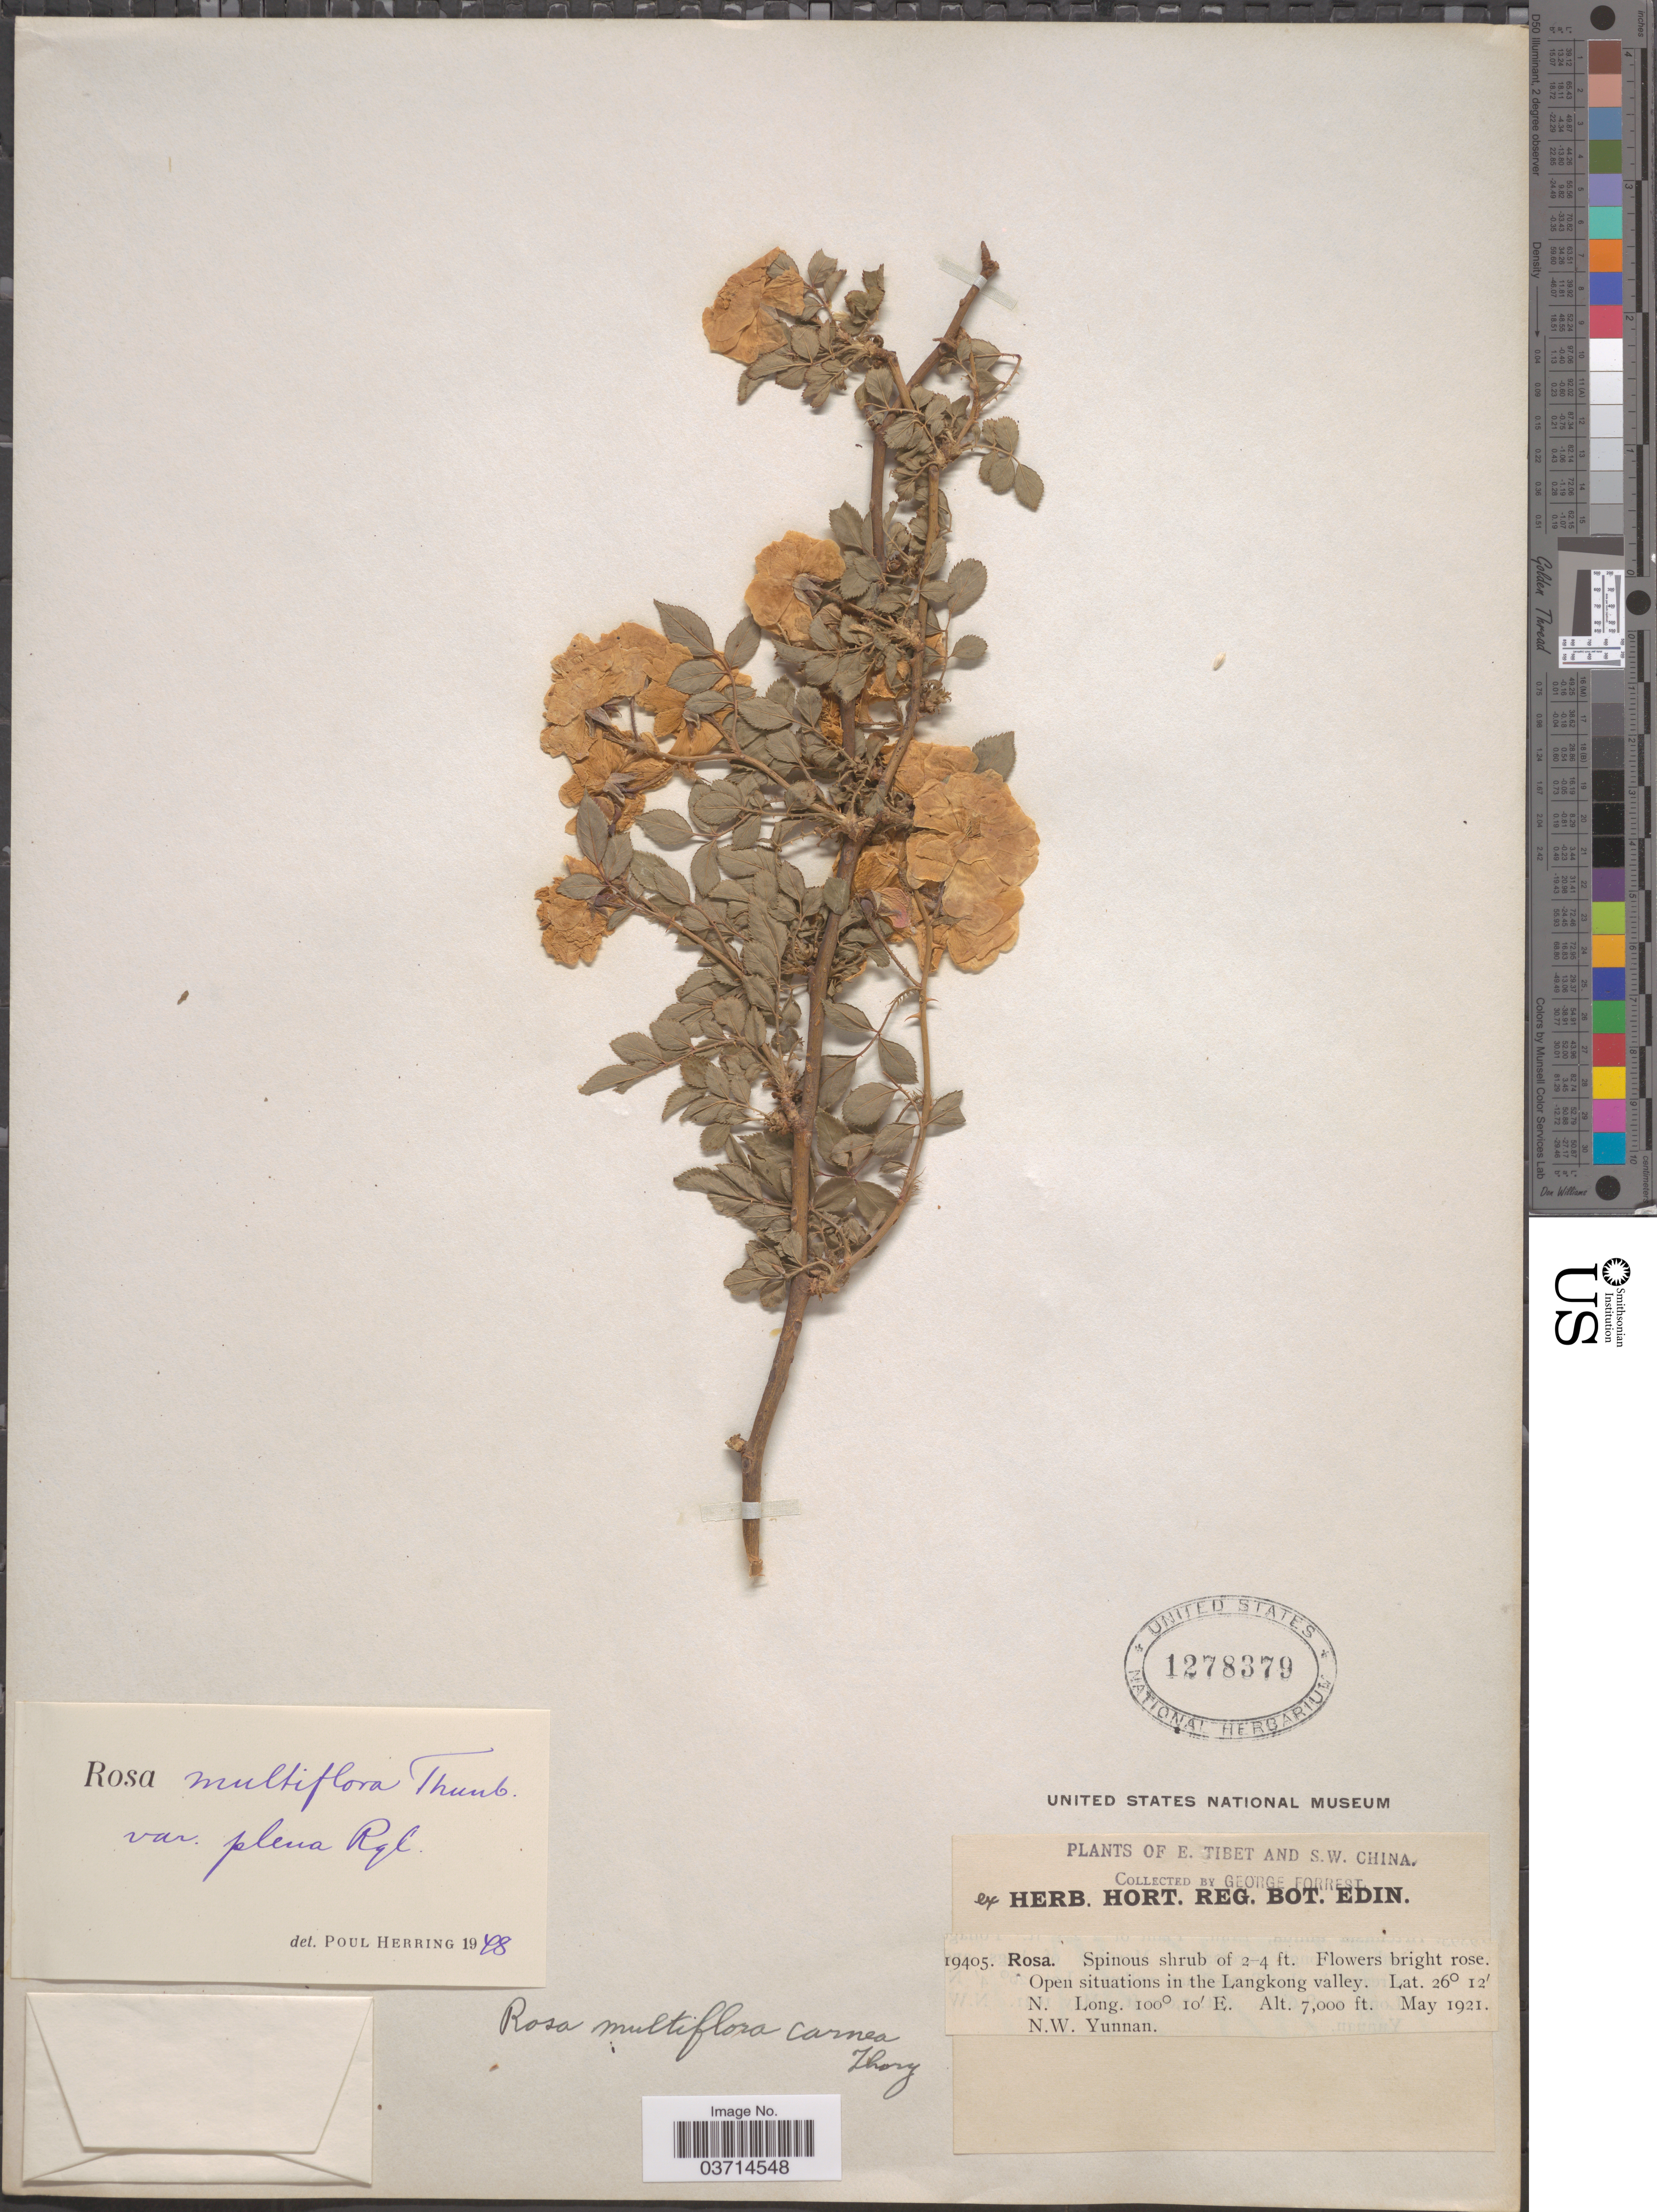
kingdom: Plantae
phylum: Tracheophyta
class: Magnoliopsida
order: Rosales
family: Rosaceae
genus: Rosa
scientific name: Rosa multiflora var. plena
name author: Regel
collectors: G. Forrest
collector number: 19405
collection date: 1921-05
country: China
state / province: Yunnan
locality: S.W. China. Open situations in the Langkong valley. N.W Yunnan.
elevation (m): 2134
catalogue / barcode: US 1278379